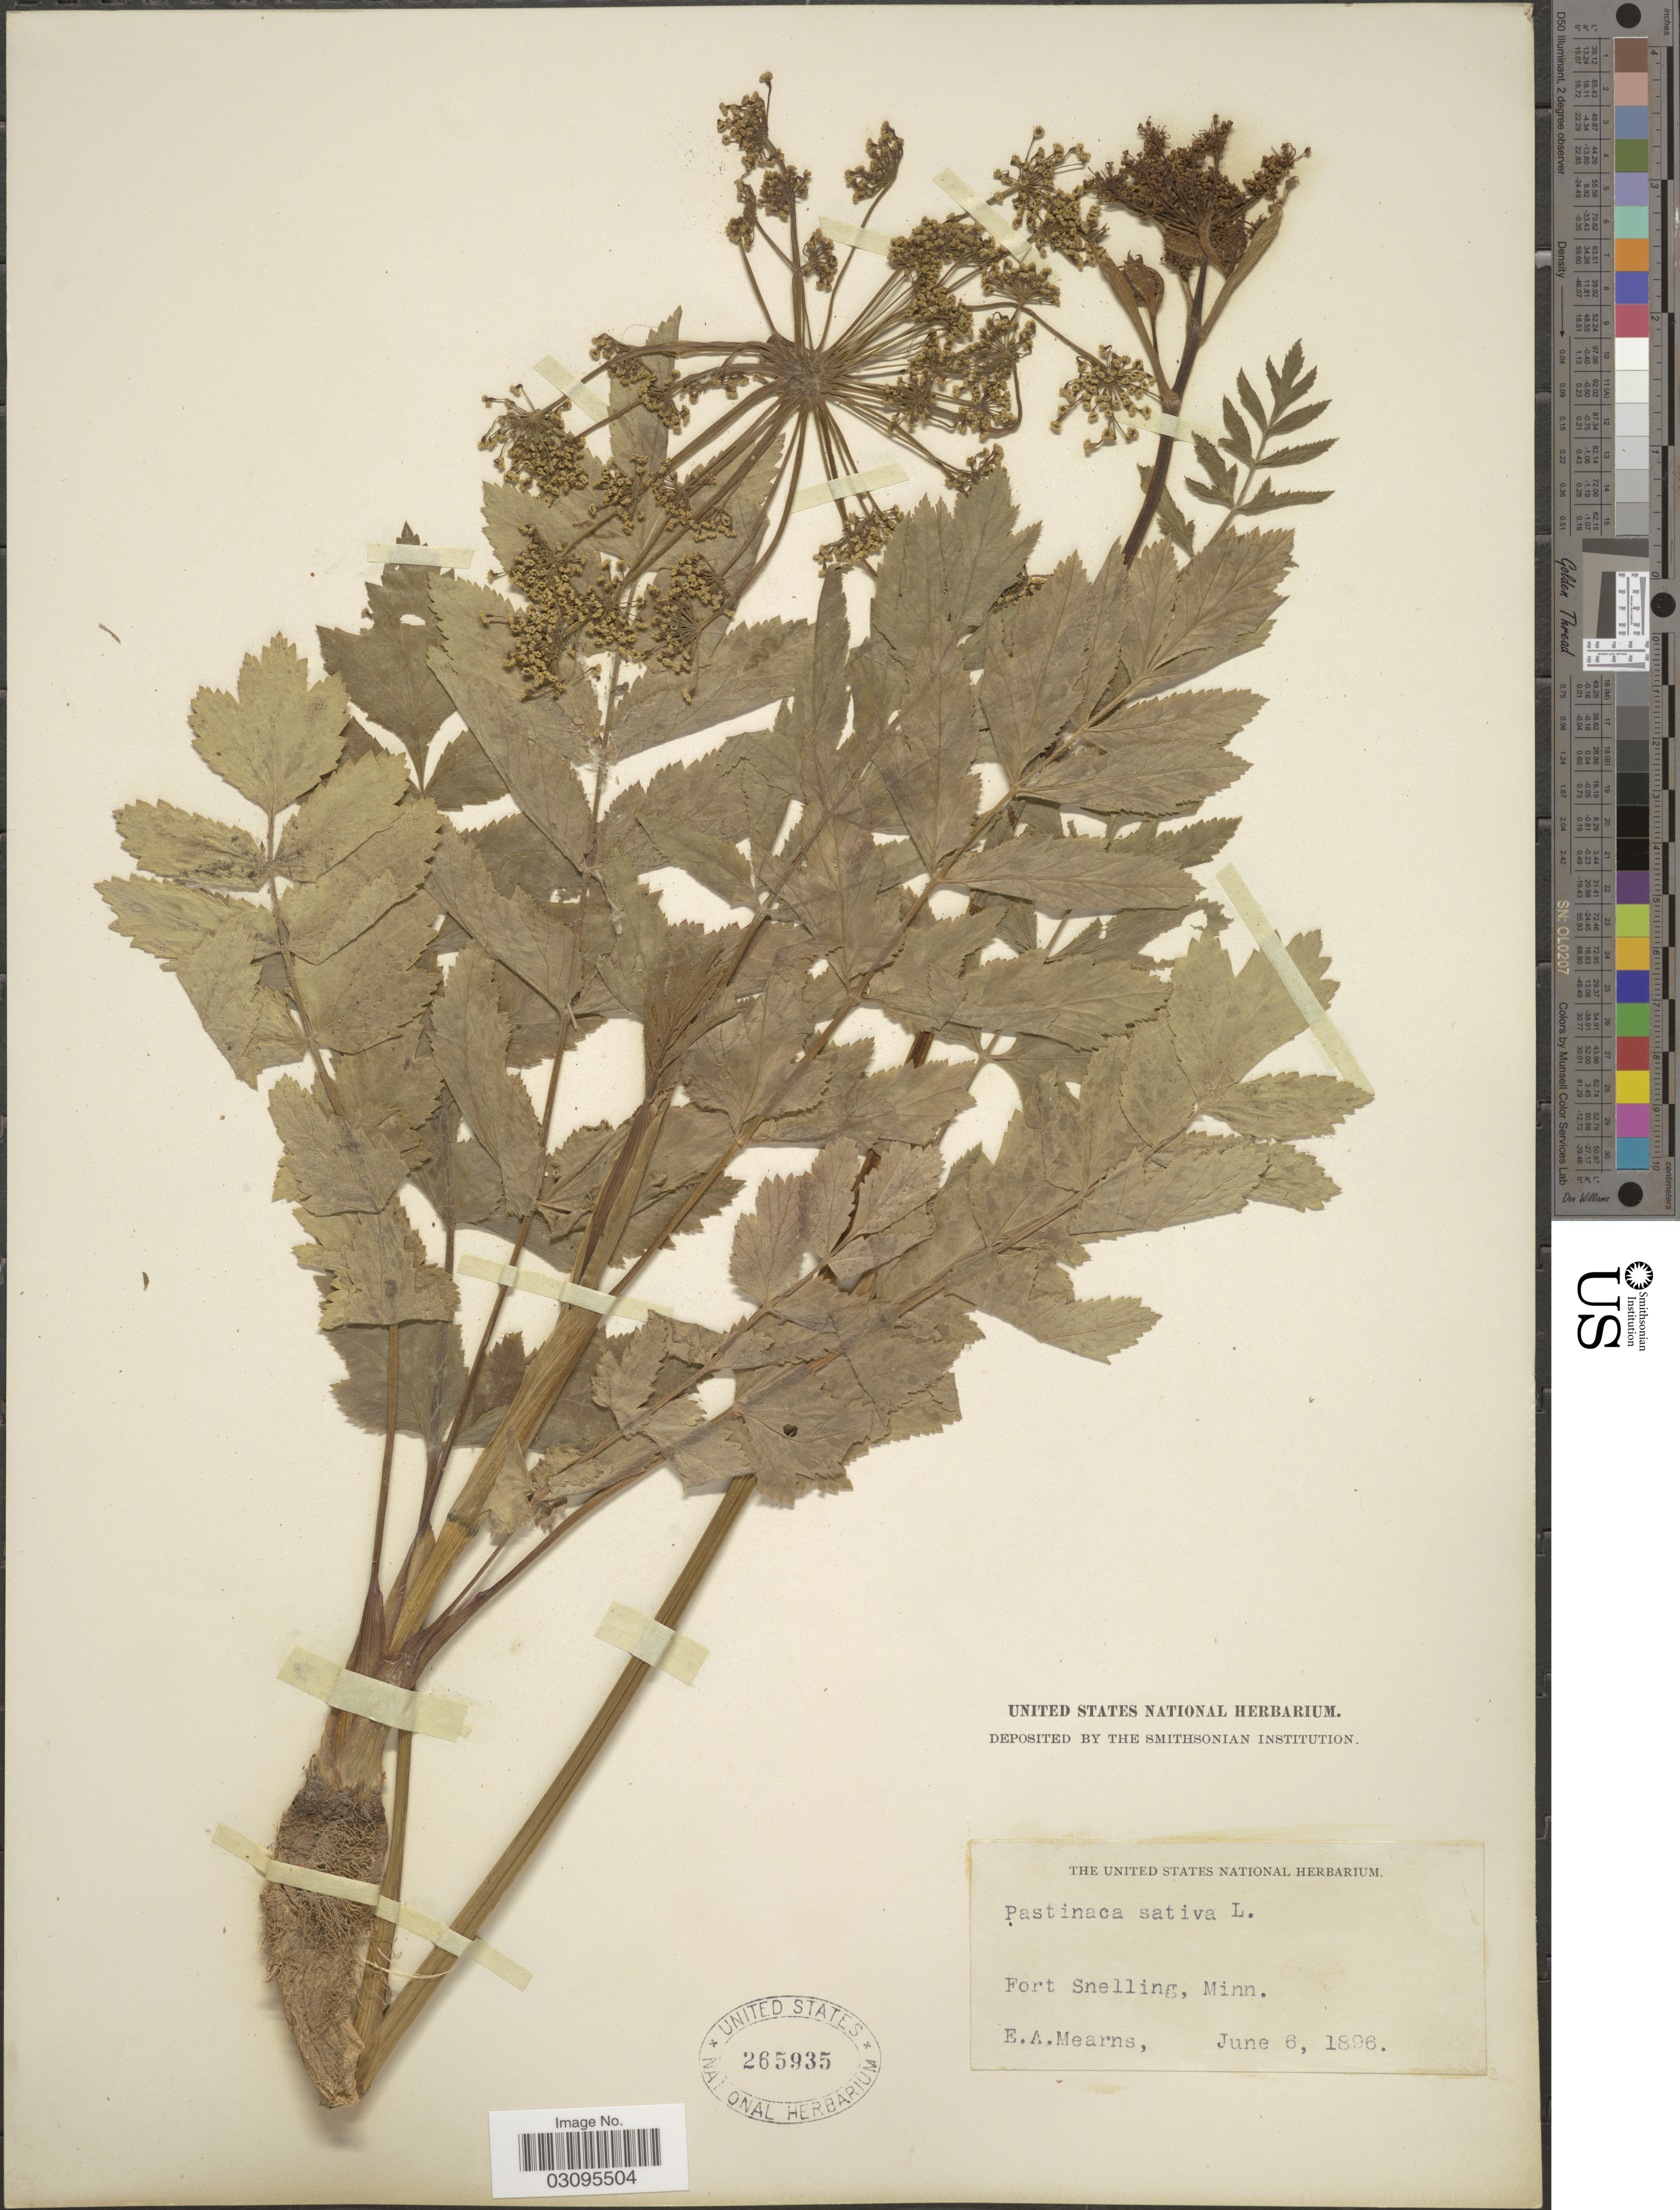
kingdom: Plantae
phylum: Tracheophyta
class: Magnoliopsida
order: Apiales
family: Apiaceae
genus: Pastinaca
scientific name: Pastinaca sativa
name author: L.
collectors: E. A. Mearns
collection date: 1896-06-06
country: United States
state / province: Minnesota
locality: Fort Snelling, Minn.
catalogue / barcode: US 265935